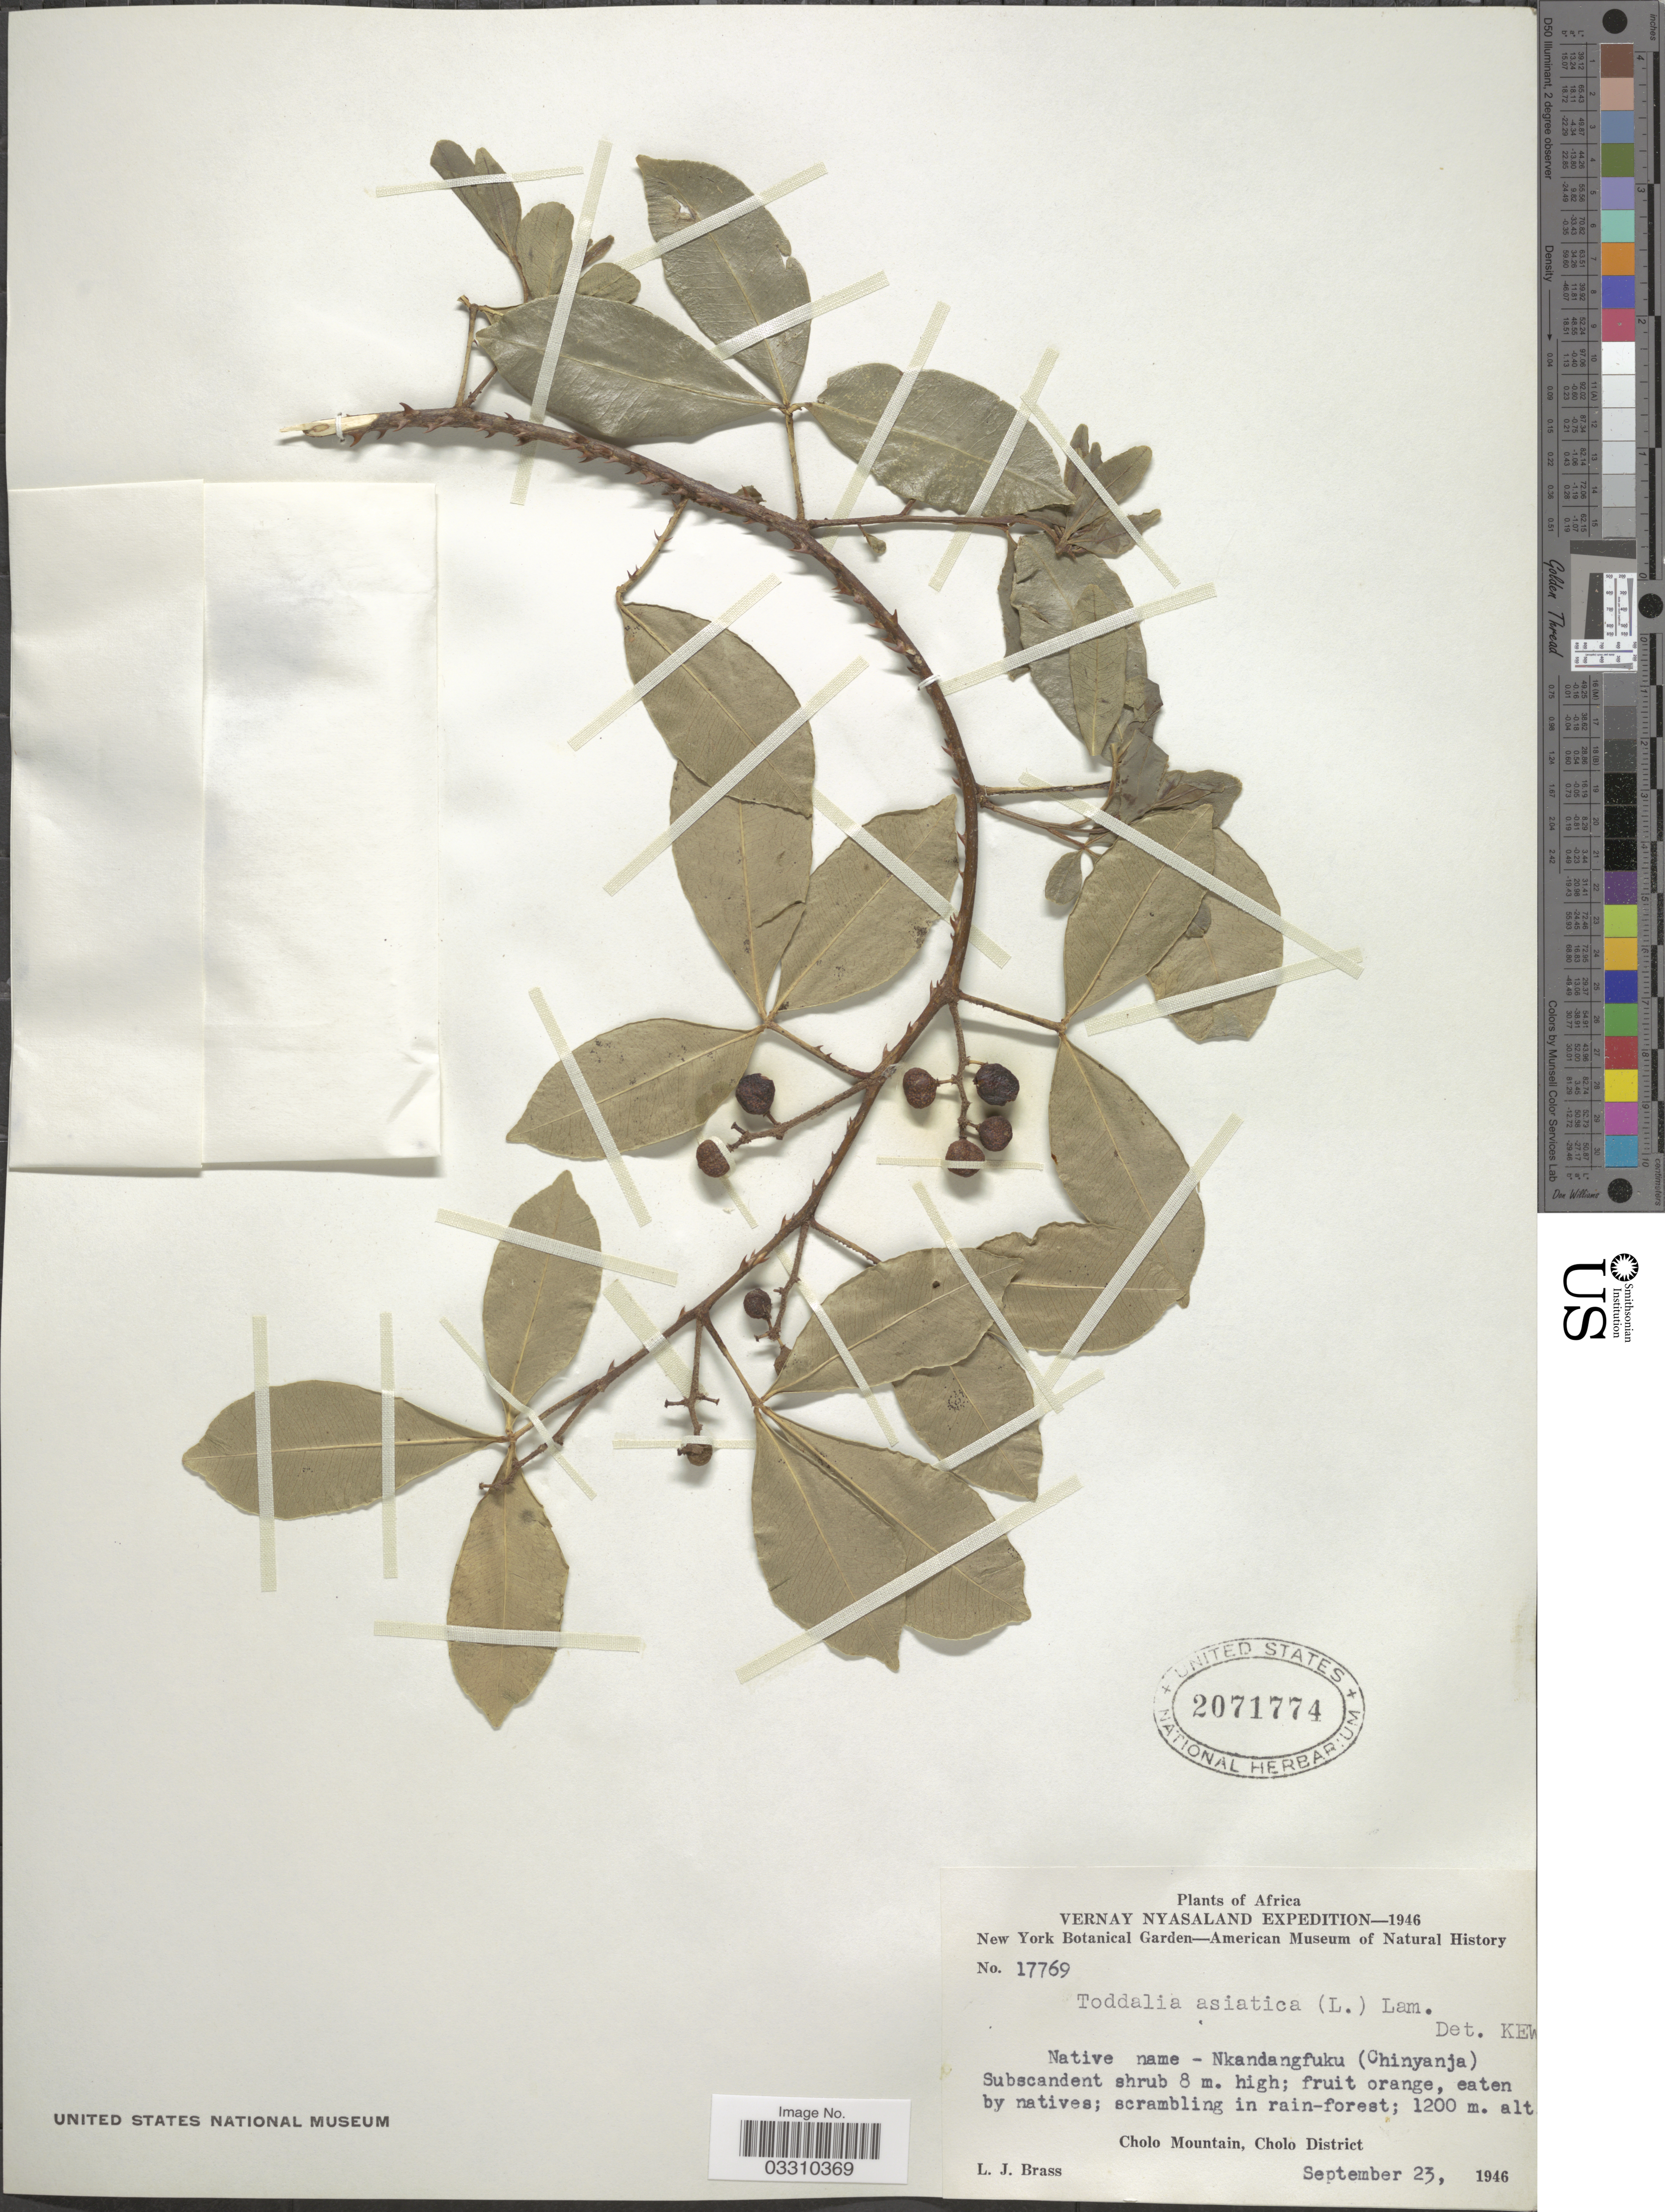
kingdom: Plantae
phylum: Tracheophyta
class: Magnoliopsida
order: Sapindales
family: Rutaceae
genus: Zanthoxylum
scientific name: Zanthoxylum asiaticum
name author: (L.) Appelhans et al.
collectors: L. J. Brass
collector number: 17769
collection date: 1946-09-23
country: Malawi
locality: Vernay Nyasaland, Cholo Mountain, Cholo District.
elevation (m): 1200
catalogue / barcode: US 2071774